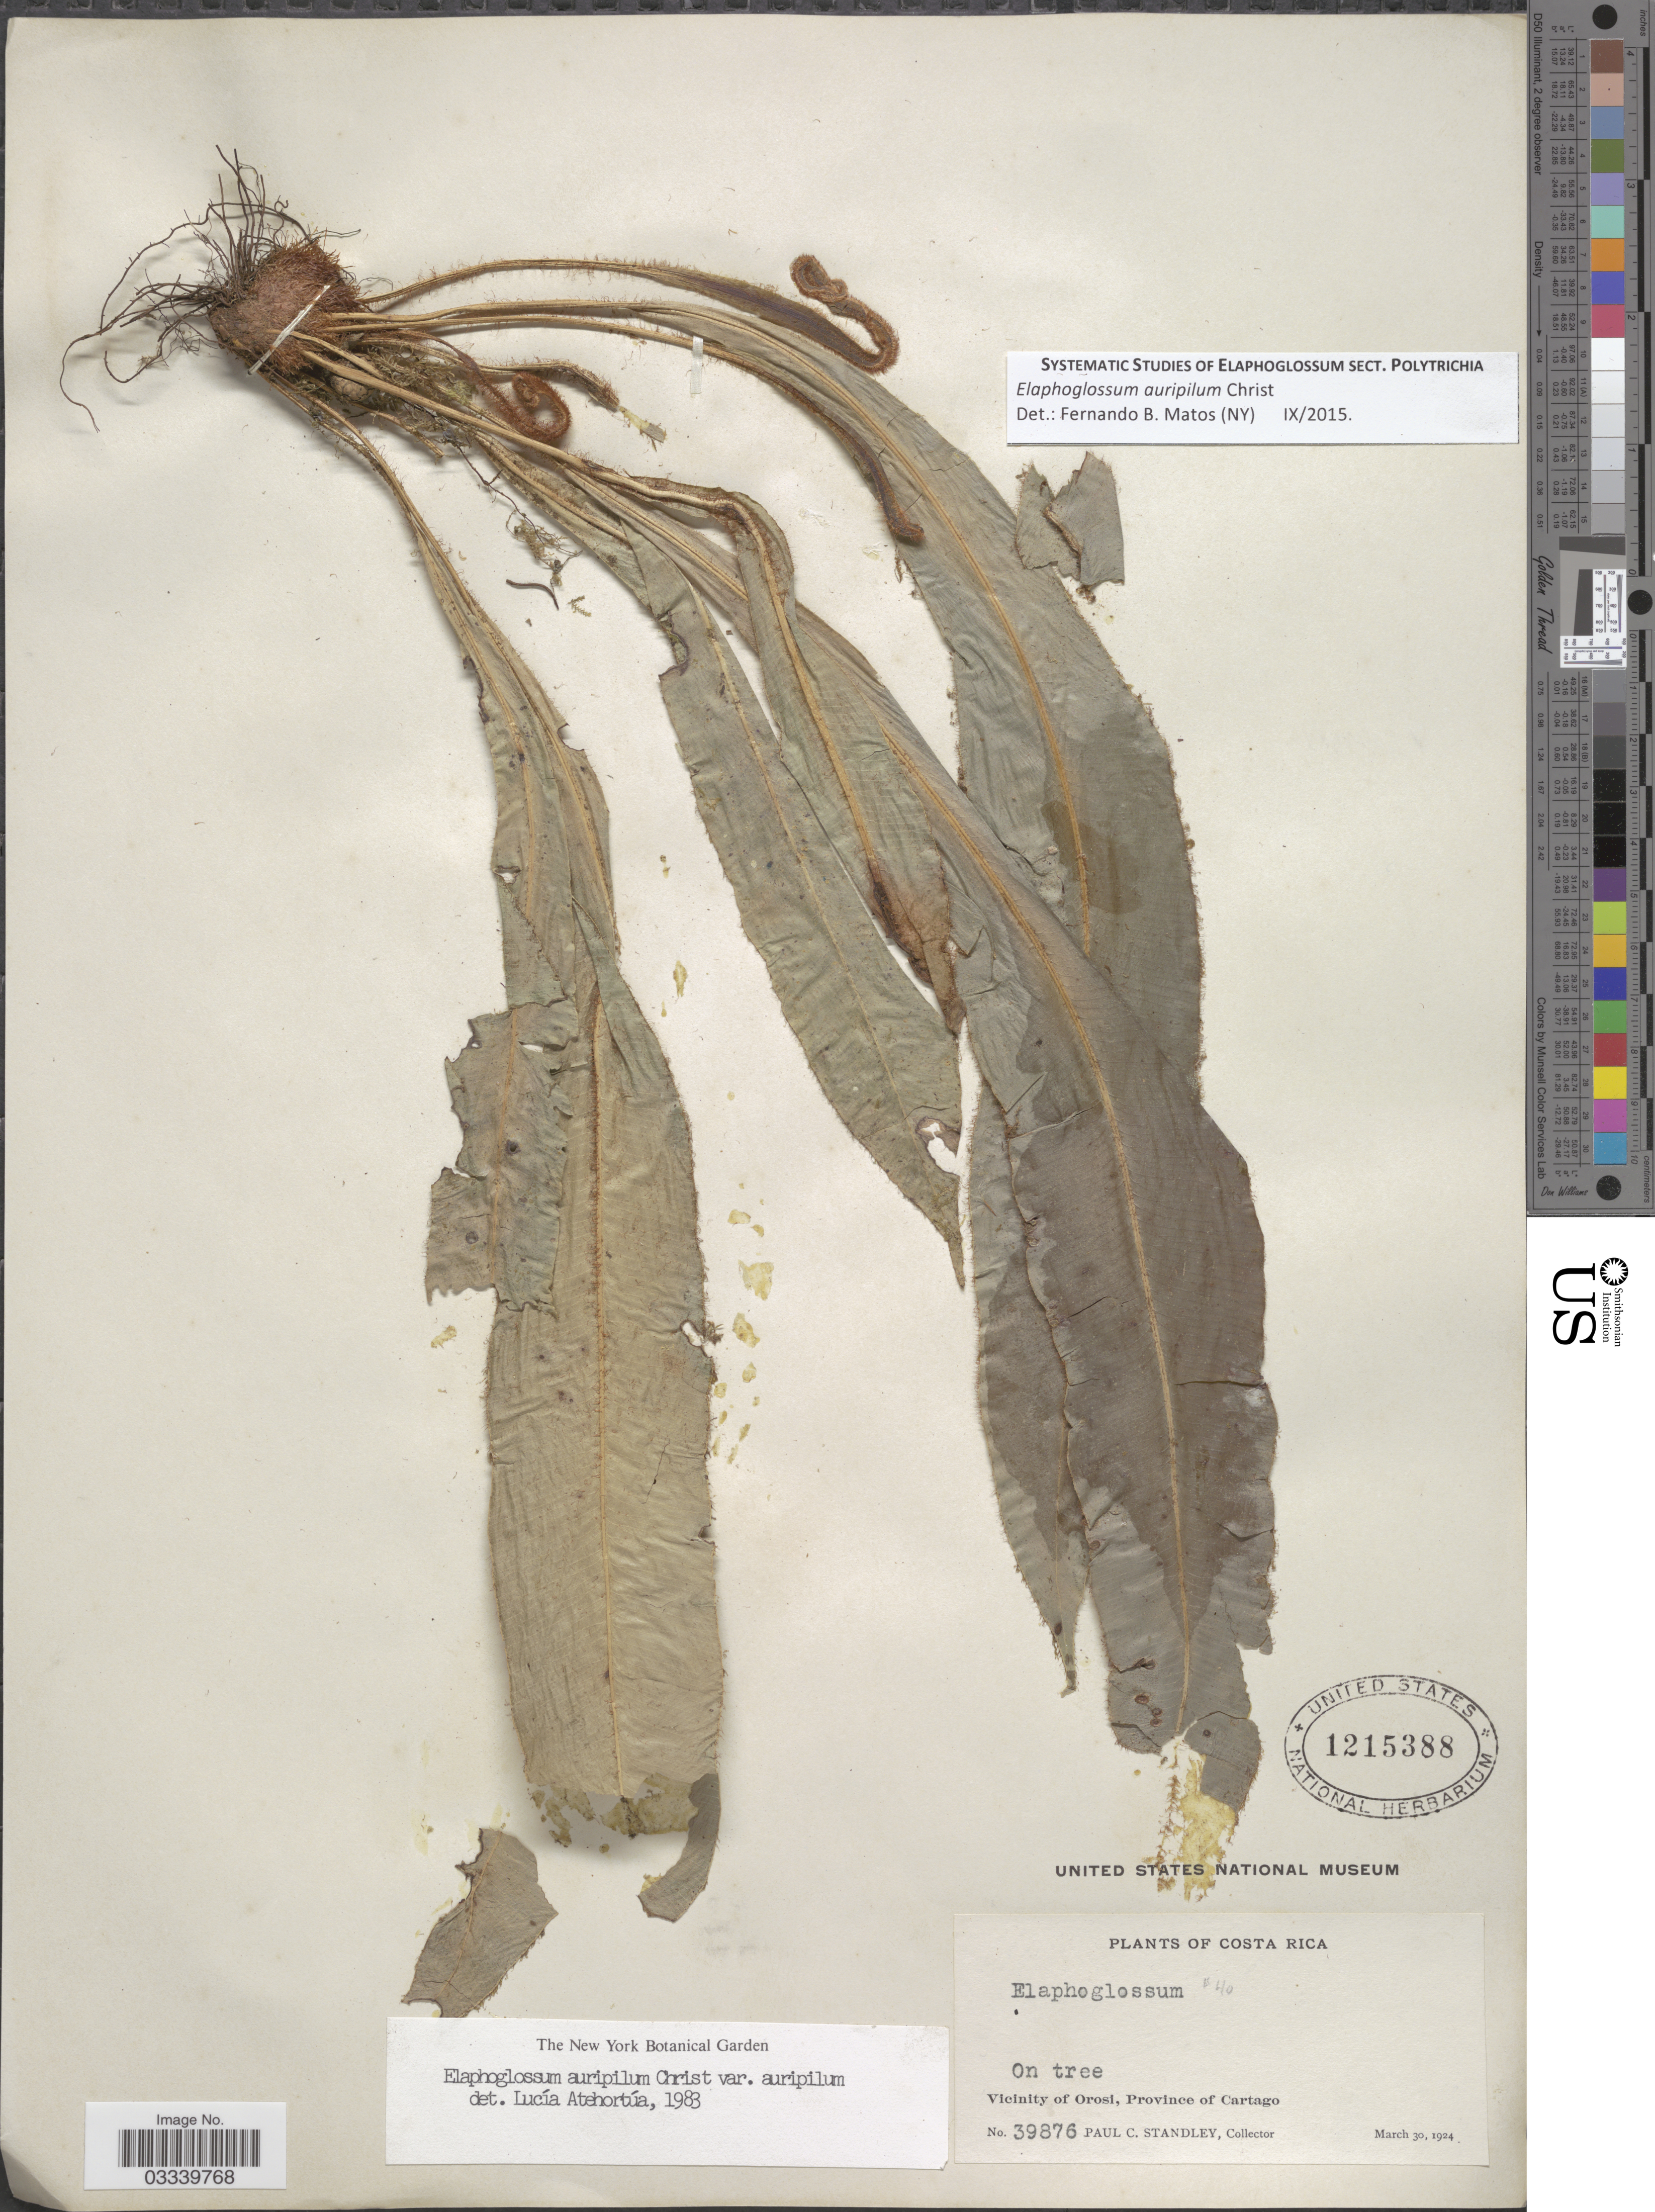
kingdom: Plantae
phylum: Tracheophyta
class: Polypodiopsida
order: Polypodiales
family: Dryopteridaceae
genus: Elaphoglossum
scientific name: Elaphoglossum auripilum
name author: Christ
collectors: P. C. Standley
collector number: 39876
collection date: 1924-03-30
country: Costa Rica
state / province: Cartago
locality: Vicinity of Orosi.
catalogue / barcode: US 1215388